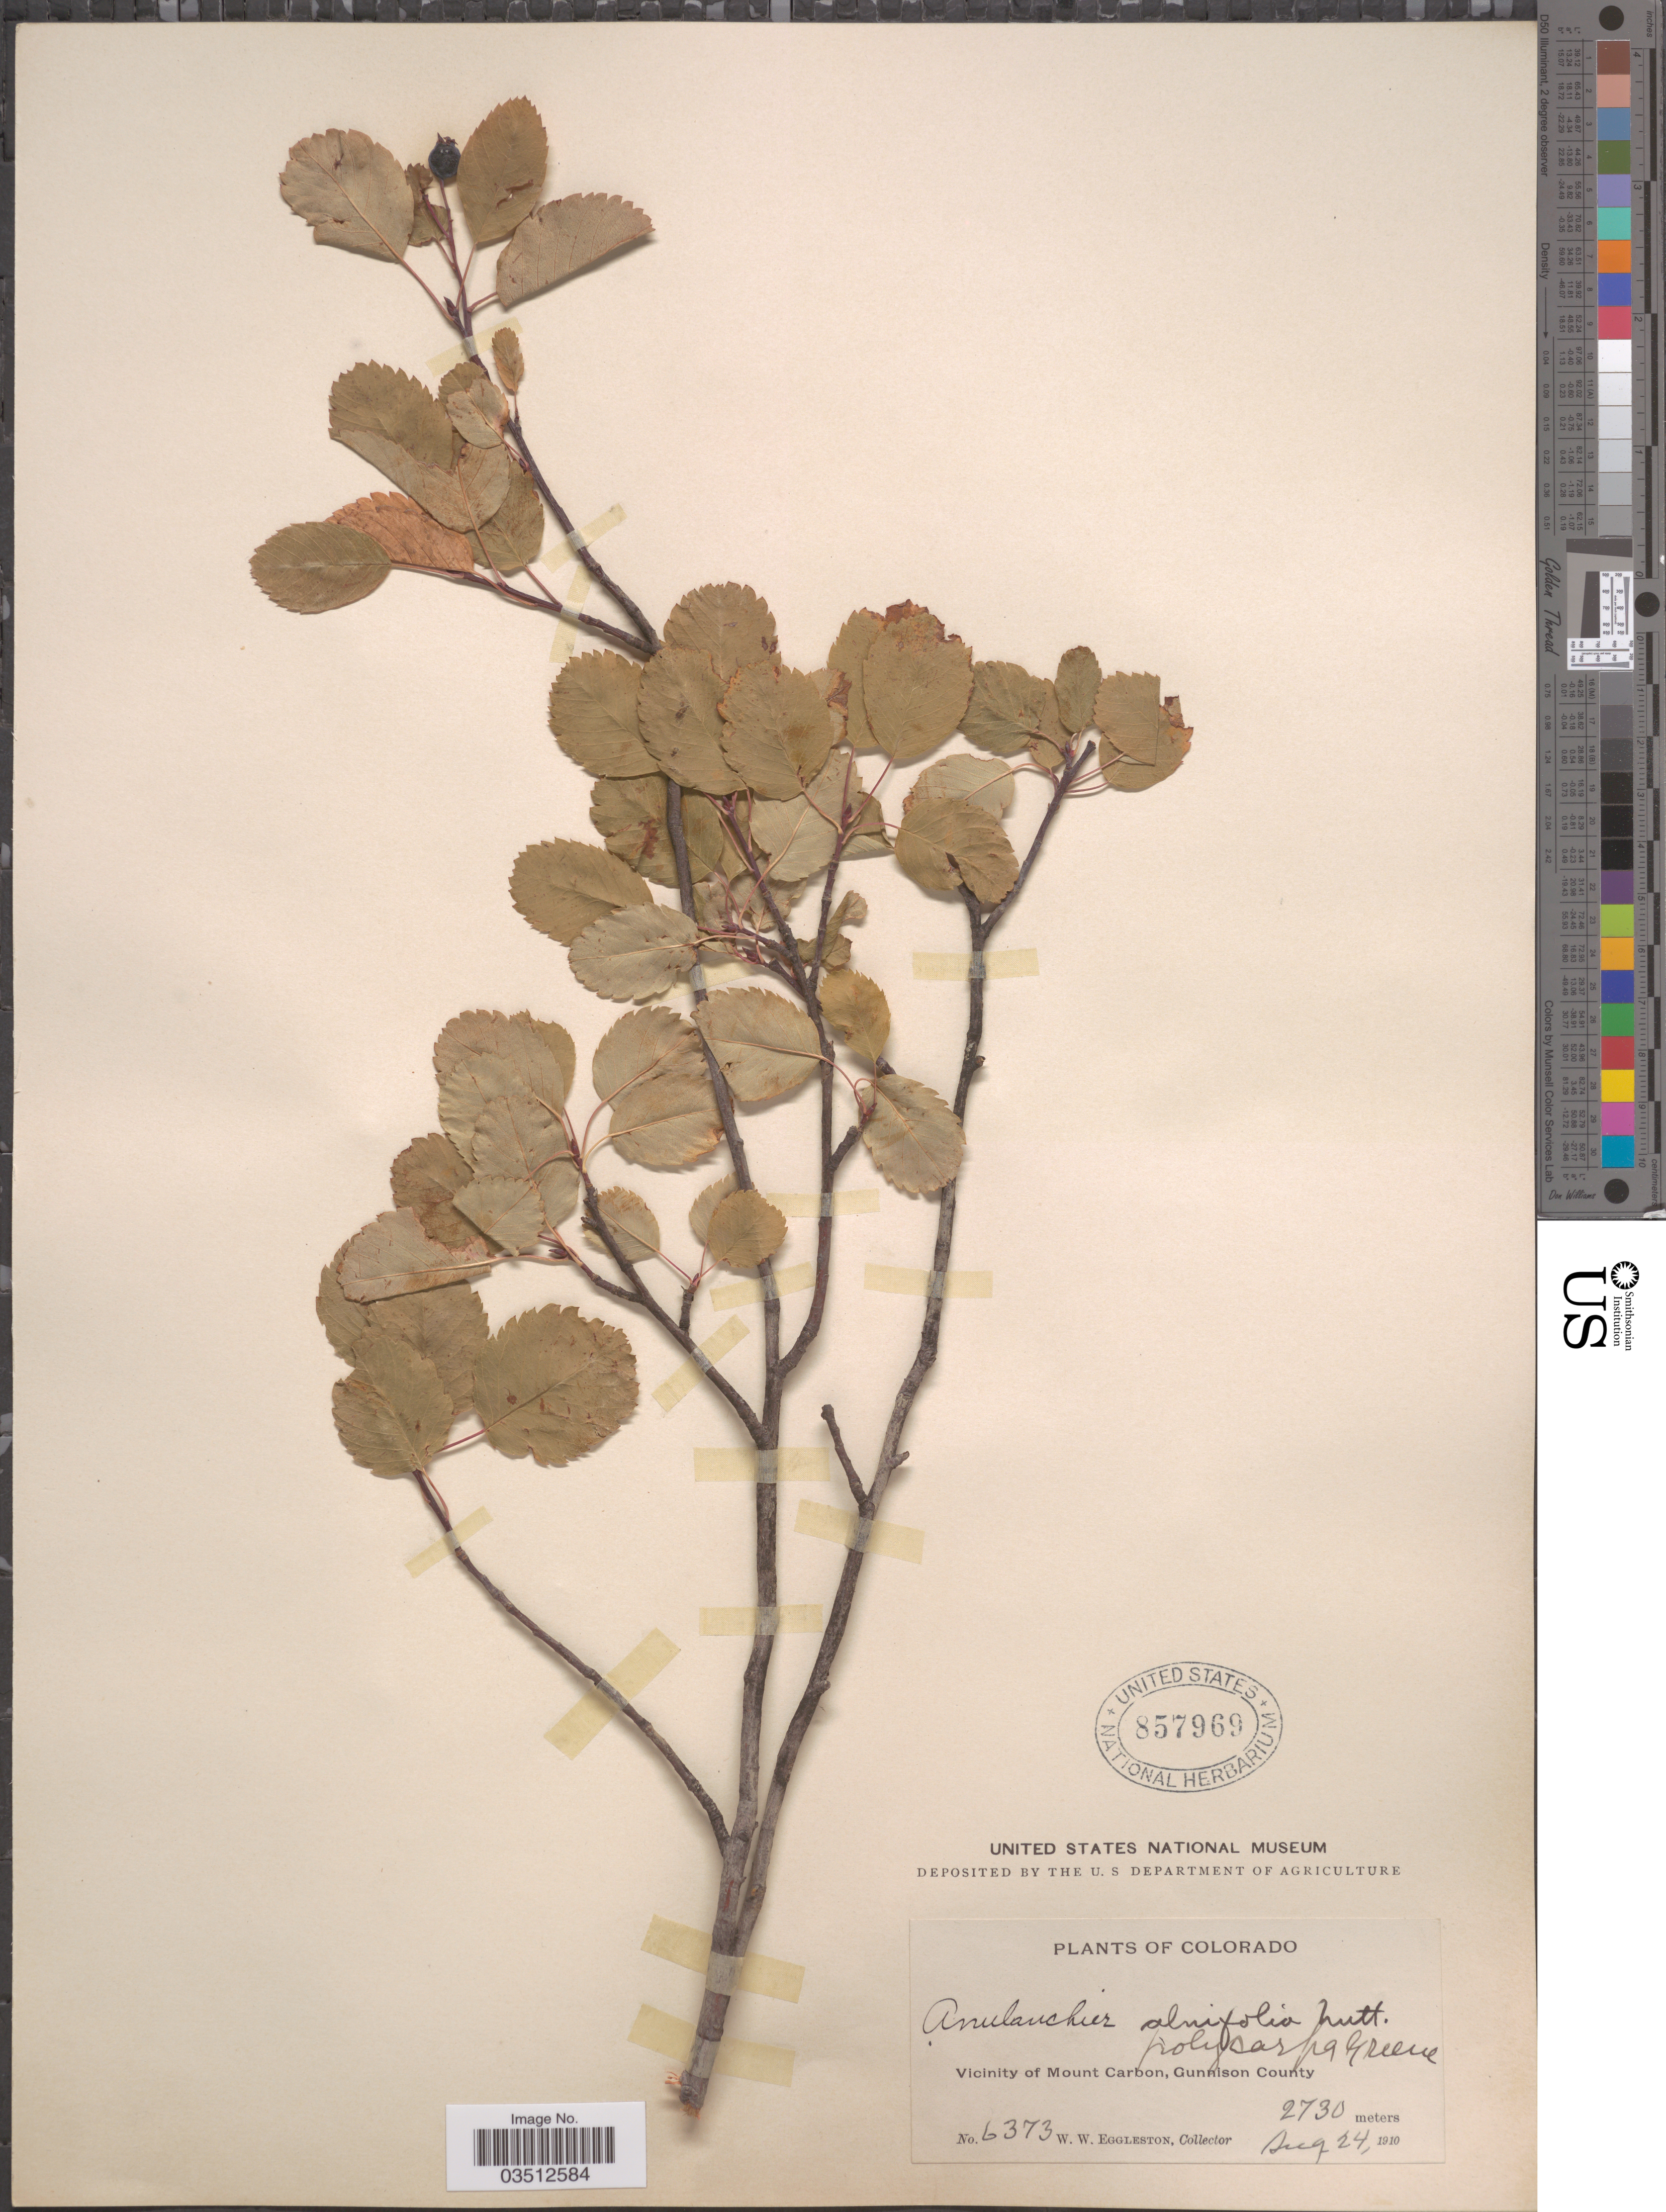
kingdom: Plantae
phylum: Tracheophyta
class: Magnoliopsida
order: Rosales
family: Rosaceae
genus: Amelanchier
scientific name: Amelanchier prunifolia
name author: Greene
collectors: W. W. Eggleston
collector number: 6373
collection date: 1910-08-24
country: United States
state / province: Colorado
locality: Vicinity of Mount Carbon, Gunnison County.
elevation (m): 2730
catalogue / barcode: US 857969